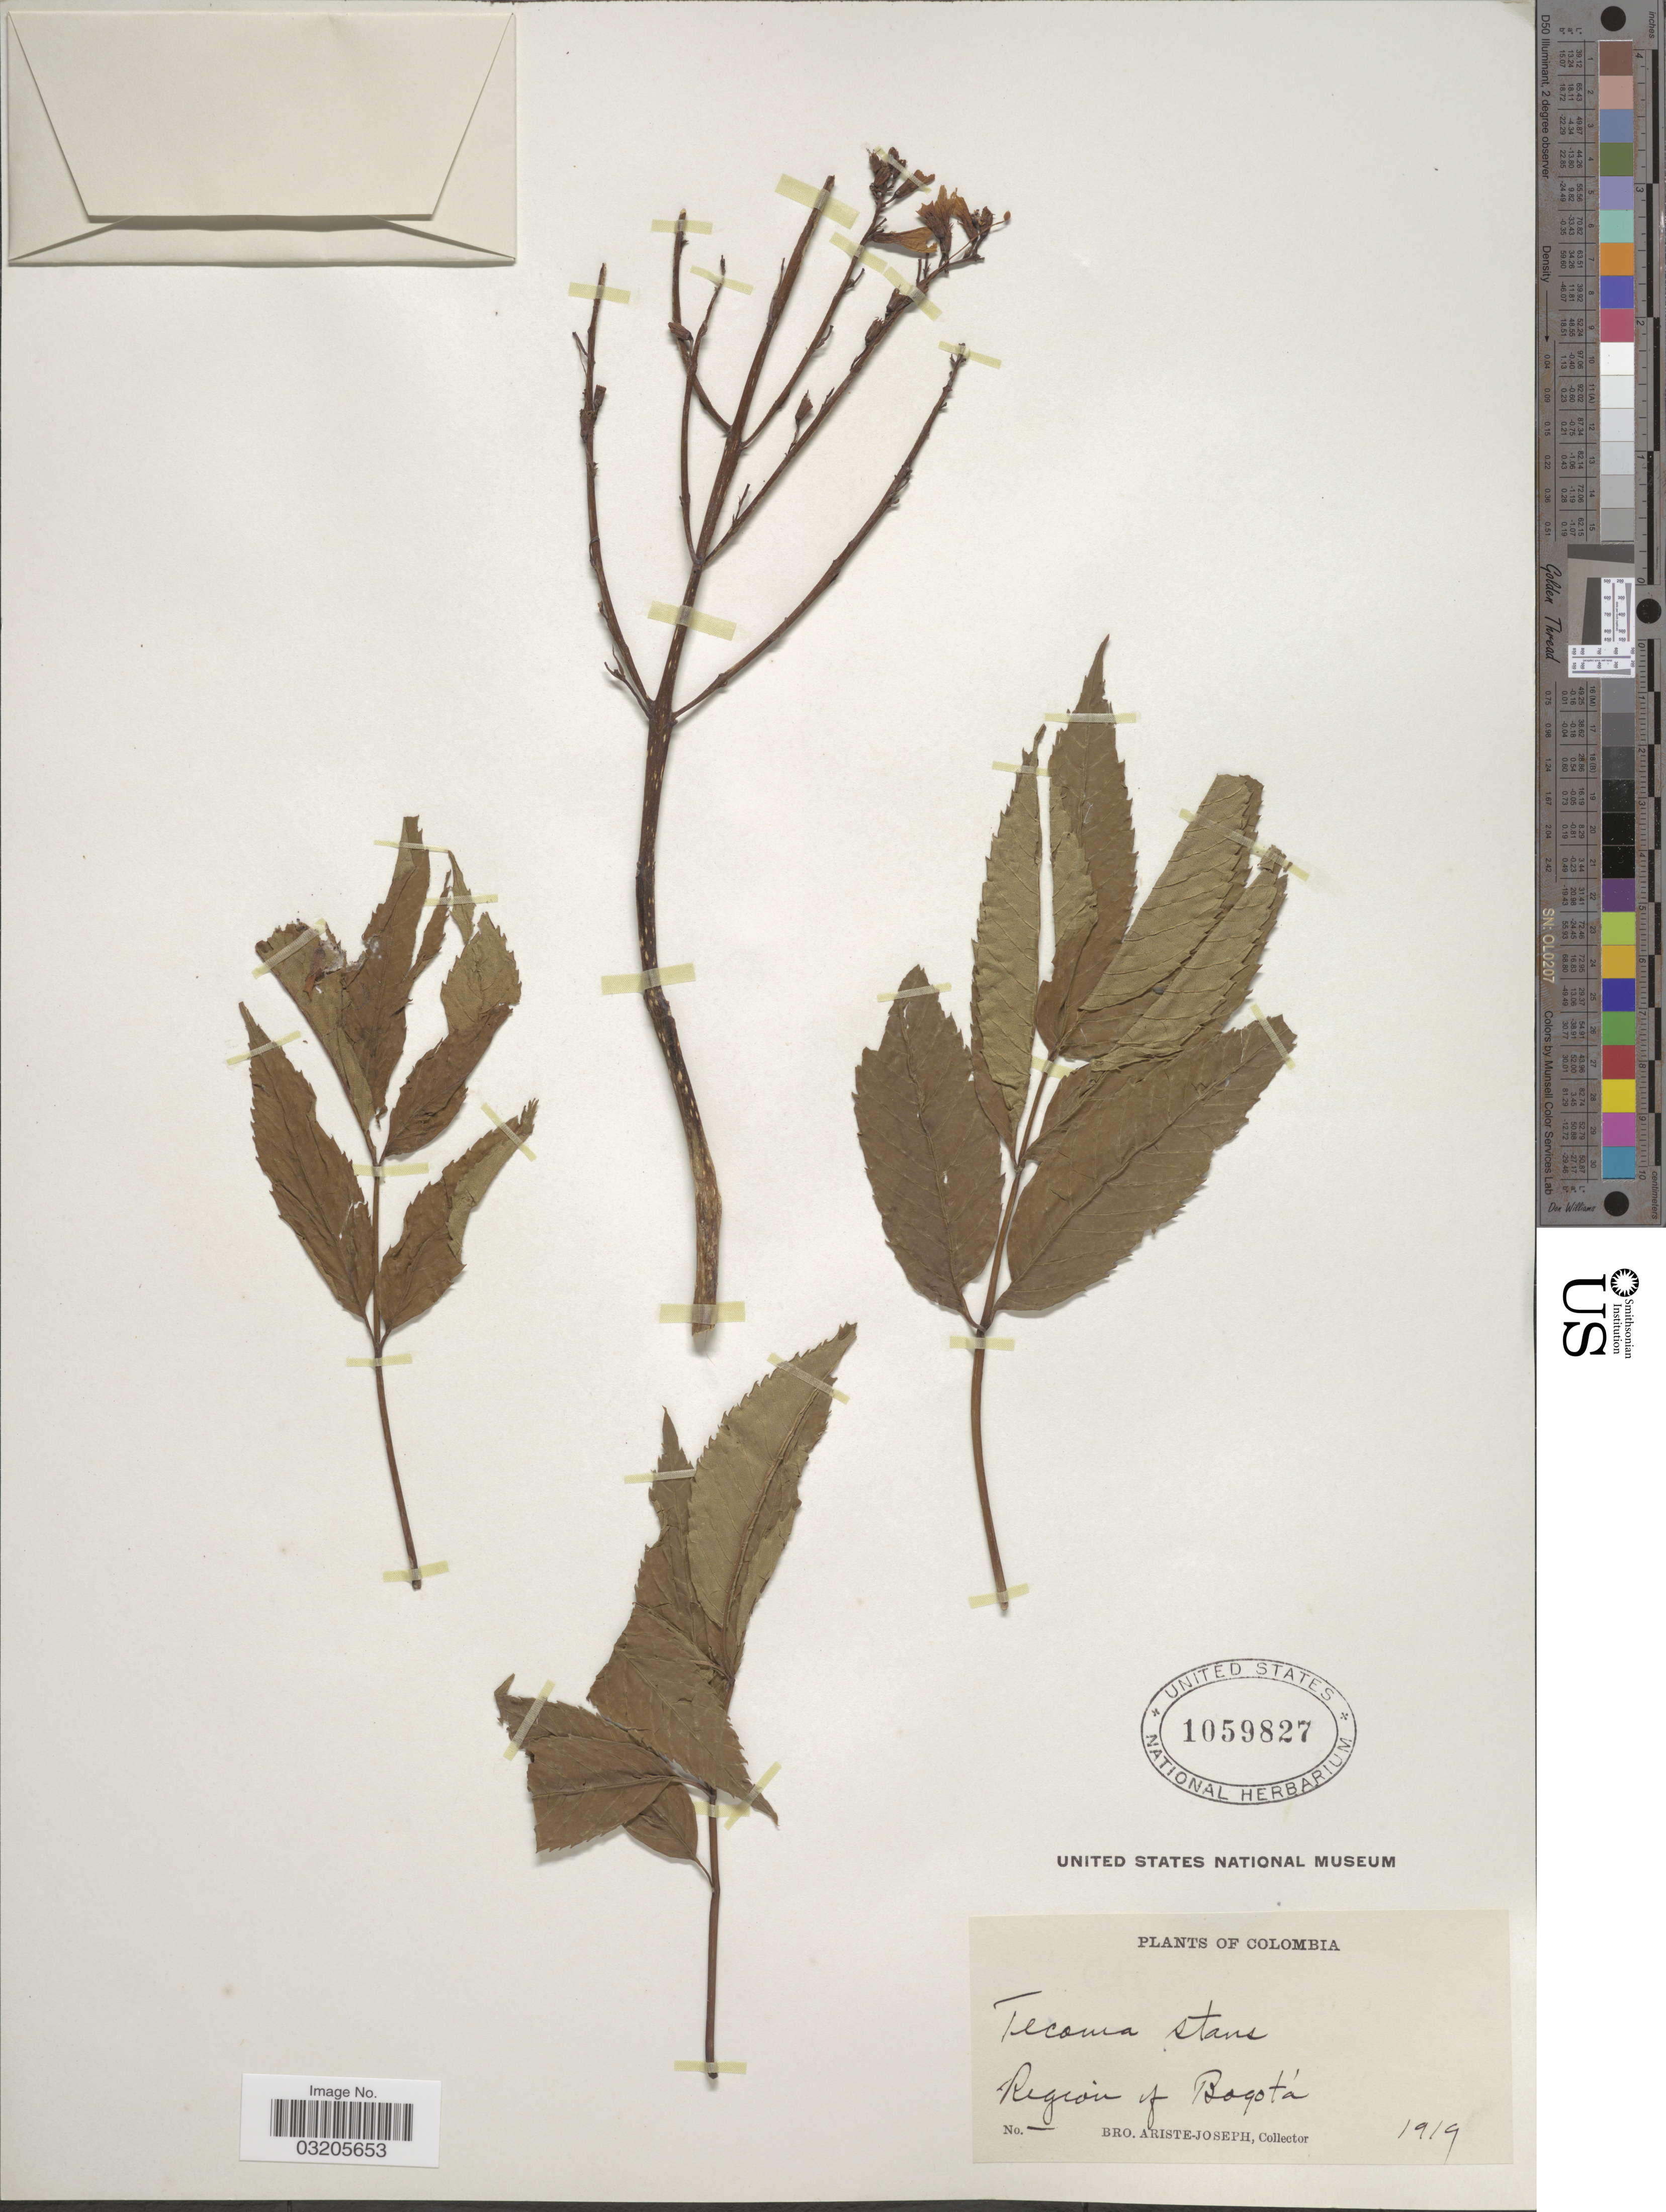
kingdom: Plantae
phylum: Tracheophyta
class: Magnoliopsida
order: Lamiales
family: Bignoniaceae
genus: Tecoma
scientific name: Tecoma stans var. stans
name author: (L.) Juss. ex Kunth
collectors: Bro. Ariste-Joseph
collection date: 1919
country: Colombia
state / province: Bogota D.C.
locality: Region of Bogotá.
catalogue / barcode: US 1059827